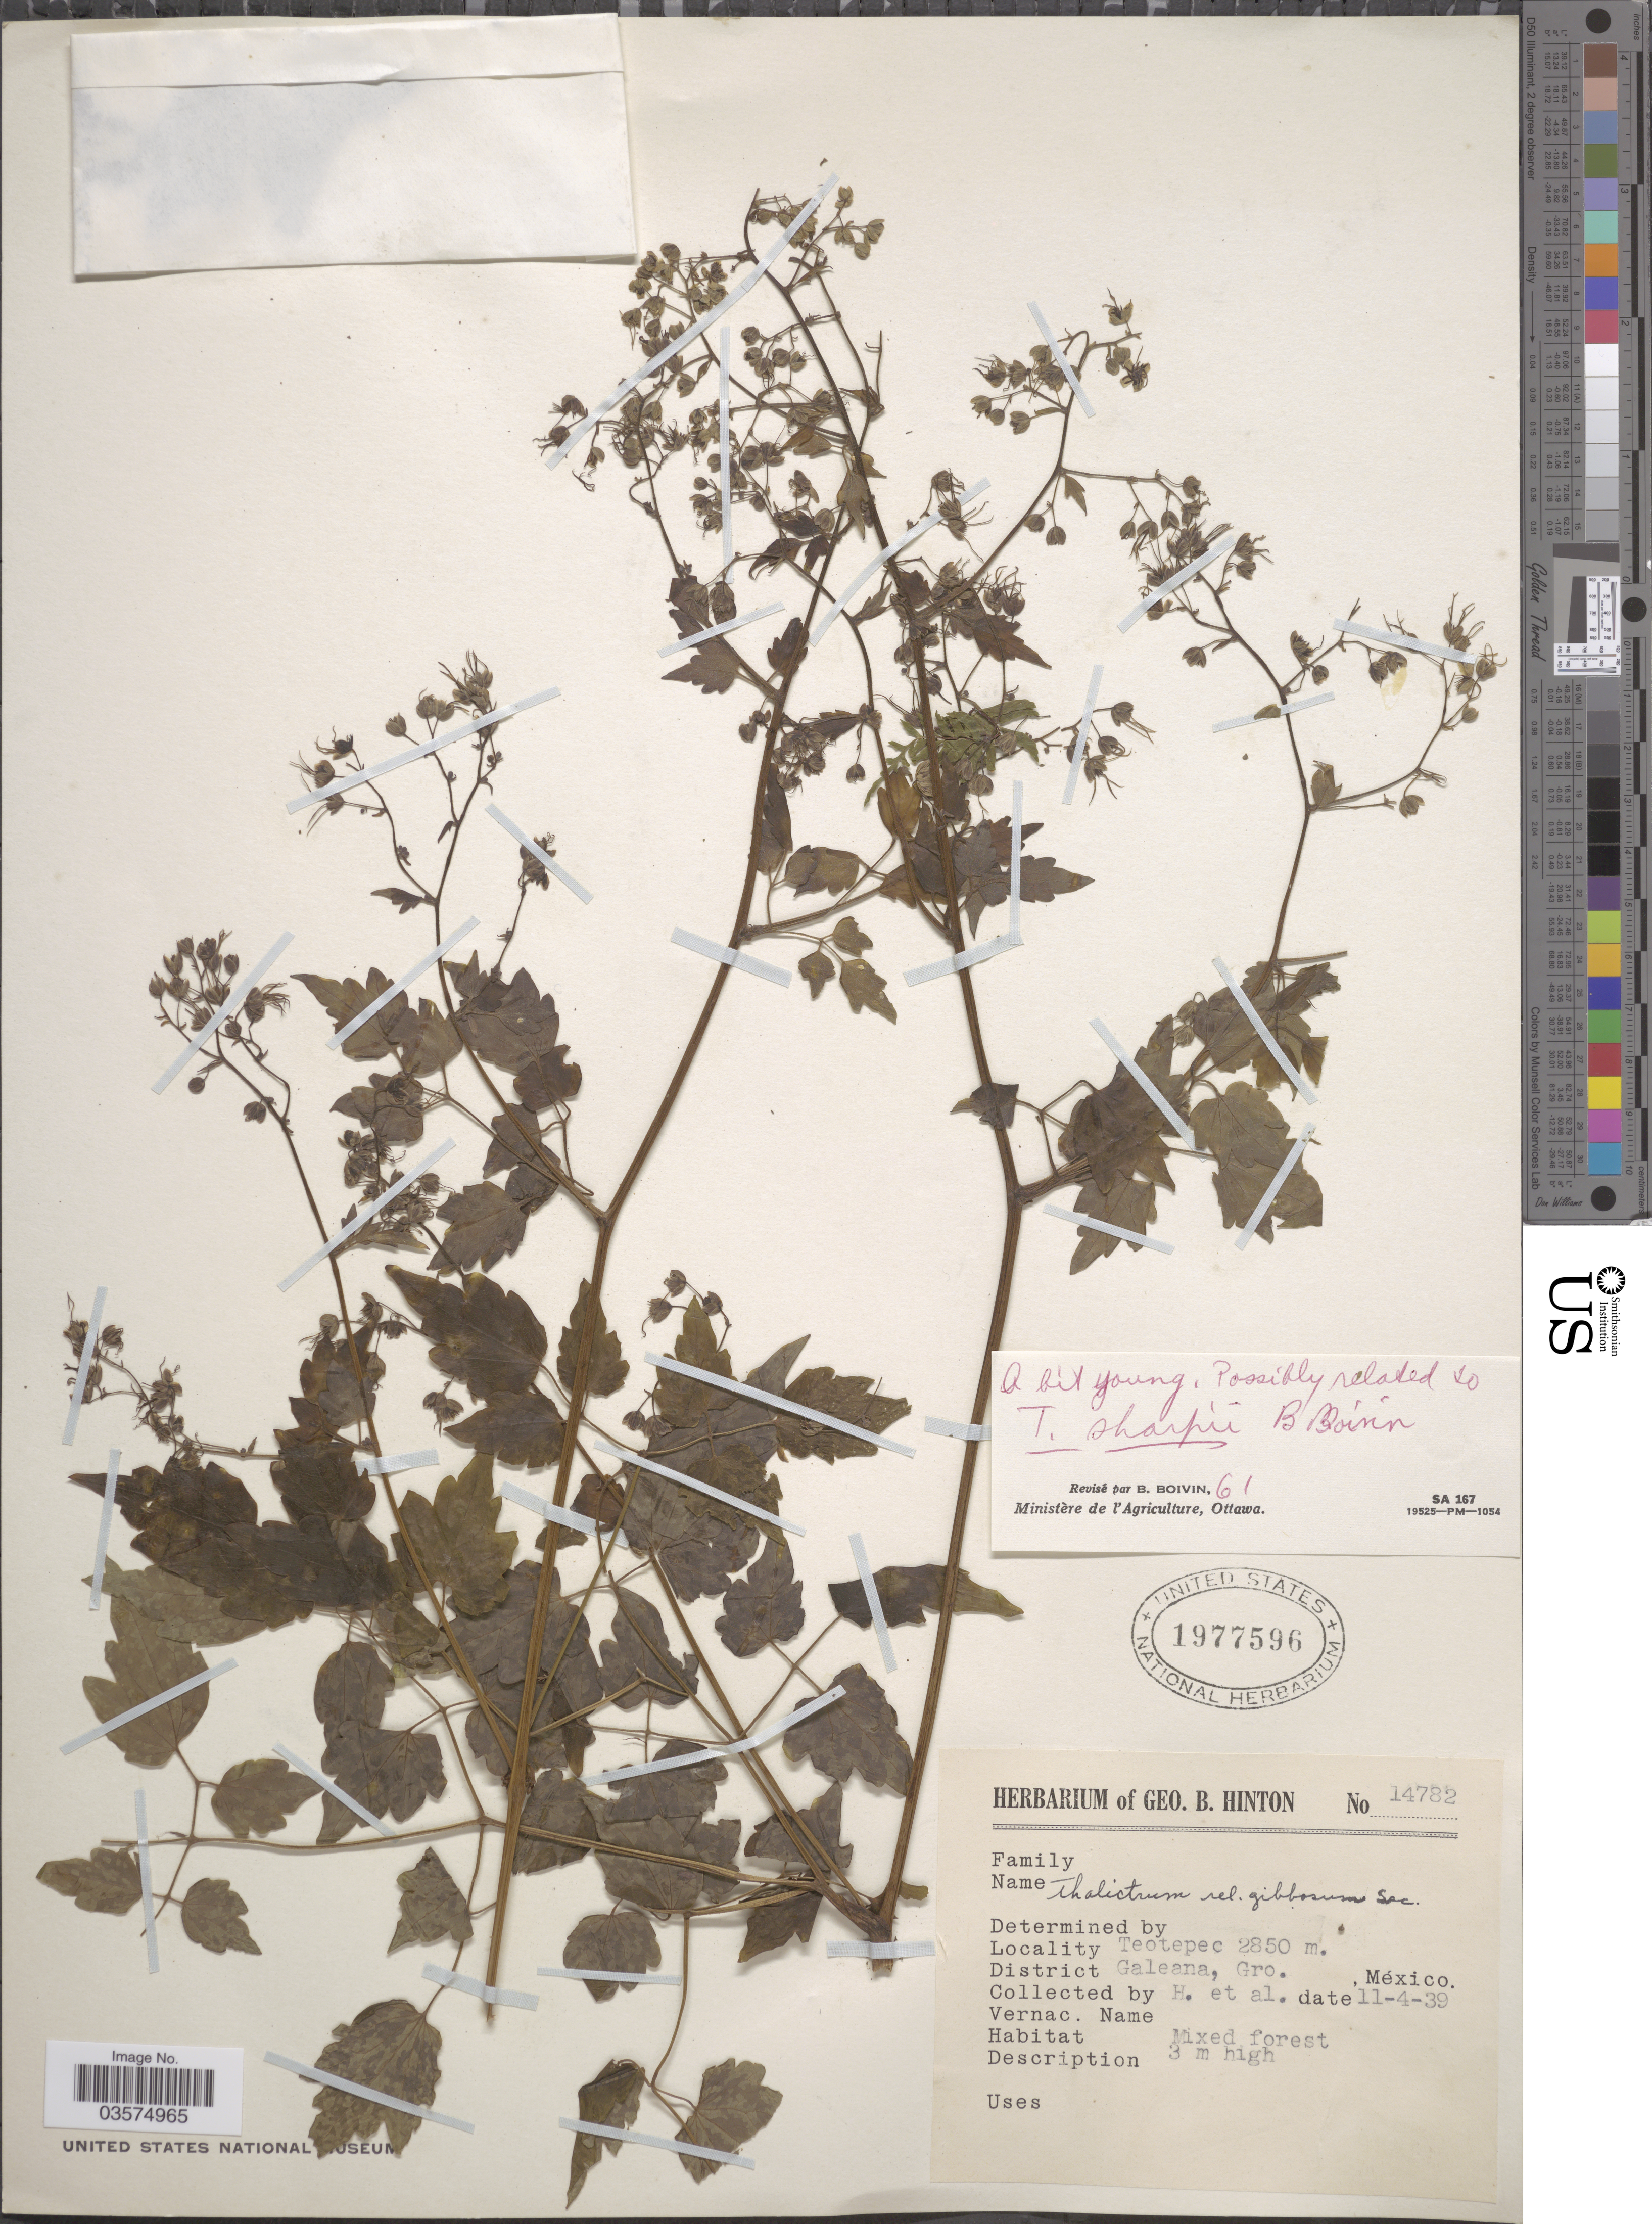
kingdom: Plantae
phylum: Tracheophyta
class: Magnoliopsida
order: Ranunculales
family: Ranunculaceae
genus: Thalictrum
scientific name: Thalictrum sharpii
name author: B. Boivin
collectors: G. B. Hinton & et al.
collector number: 14782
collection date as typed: Transcribed d/m/y: 11/4/39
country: Mexico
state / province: Guerrero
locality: Teotepec. District Galeana.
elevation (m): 2850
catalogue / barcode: US 1977596